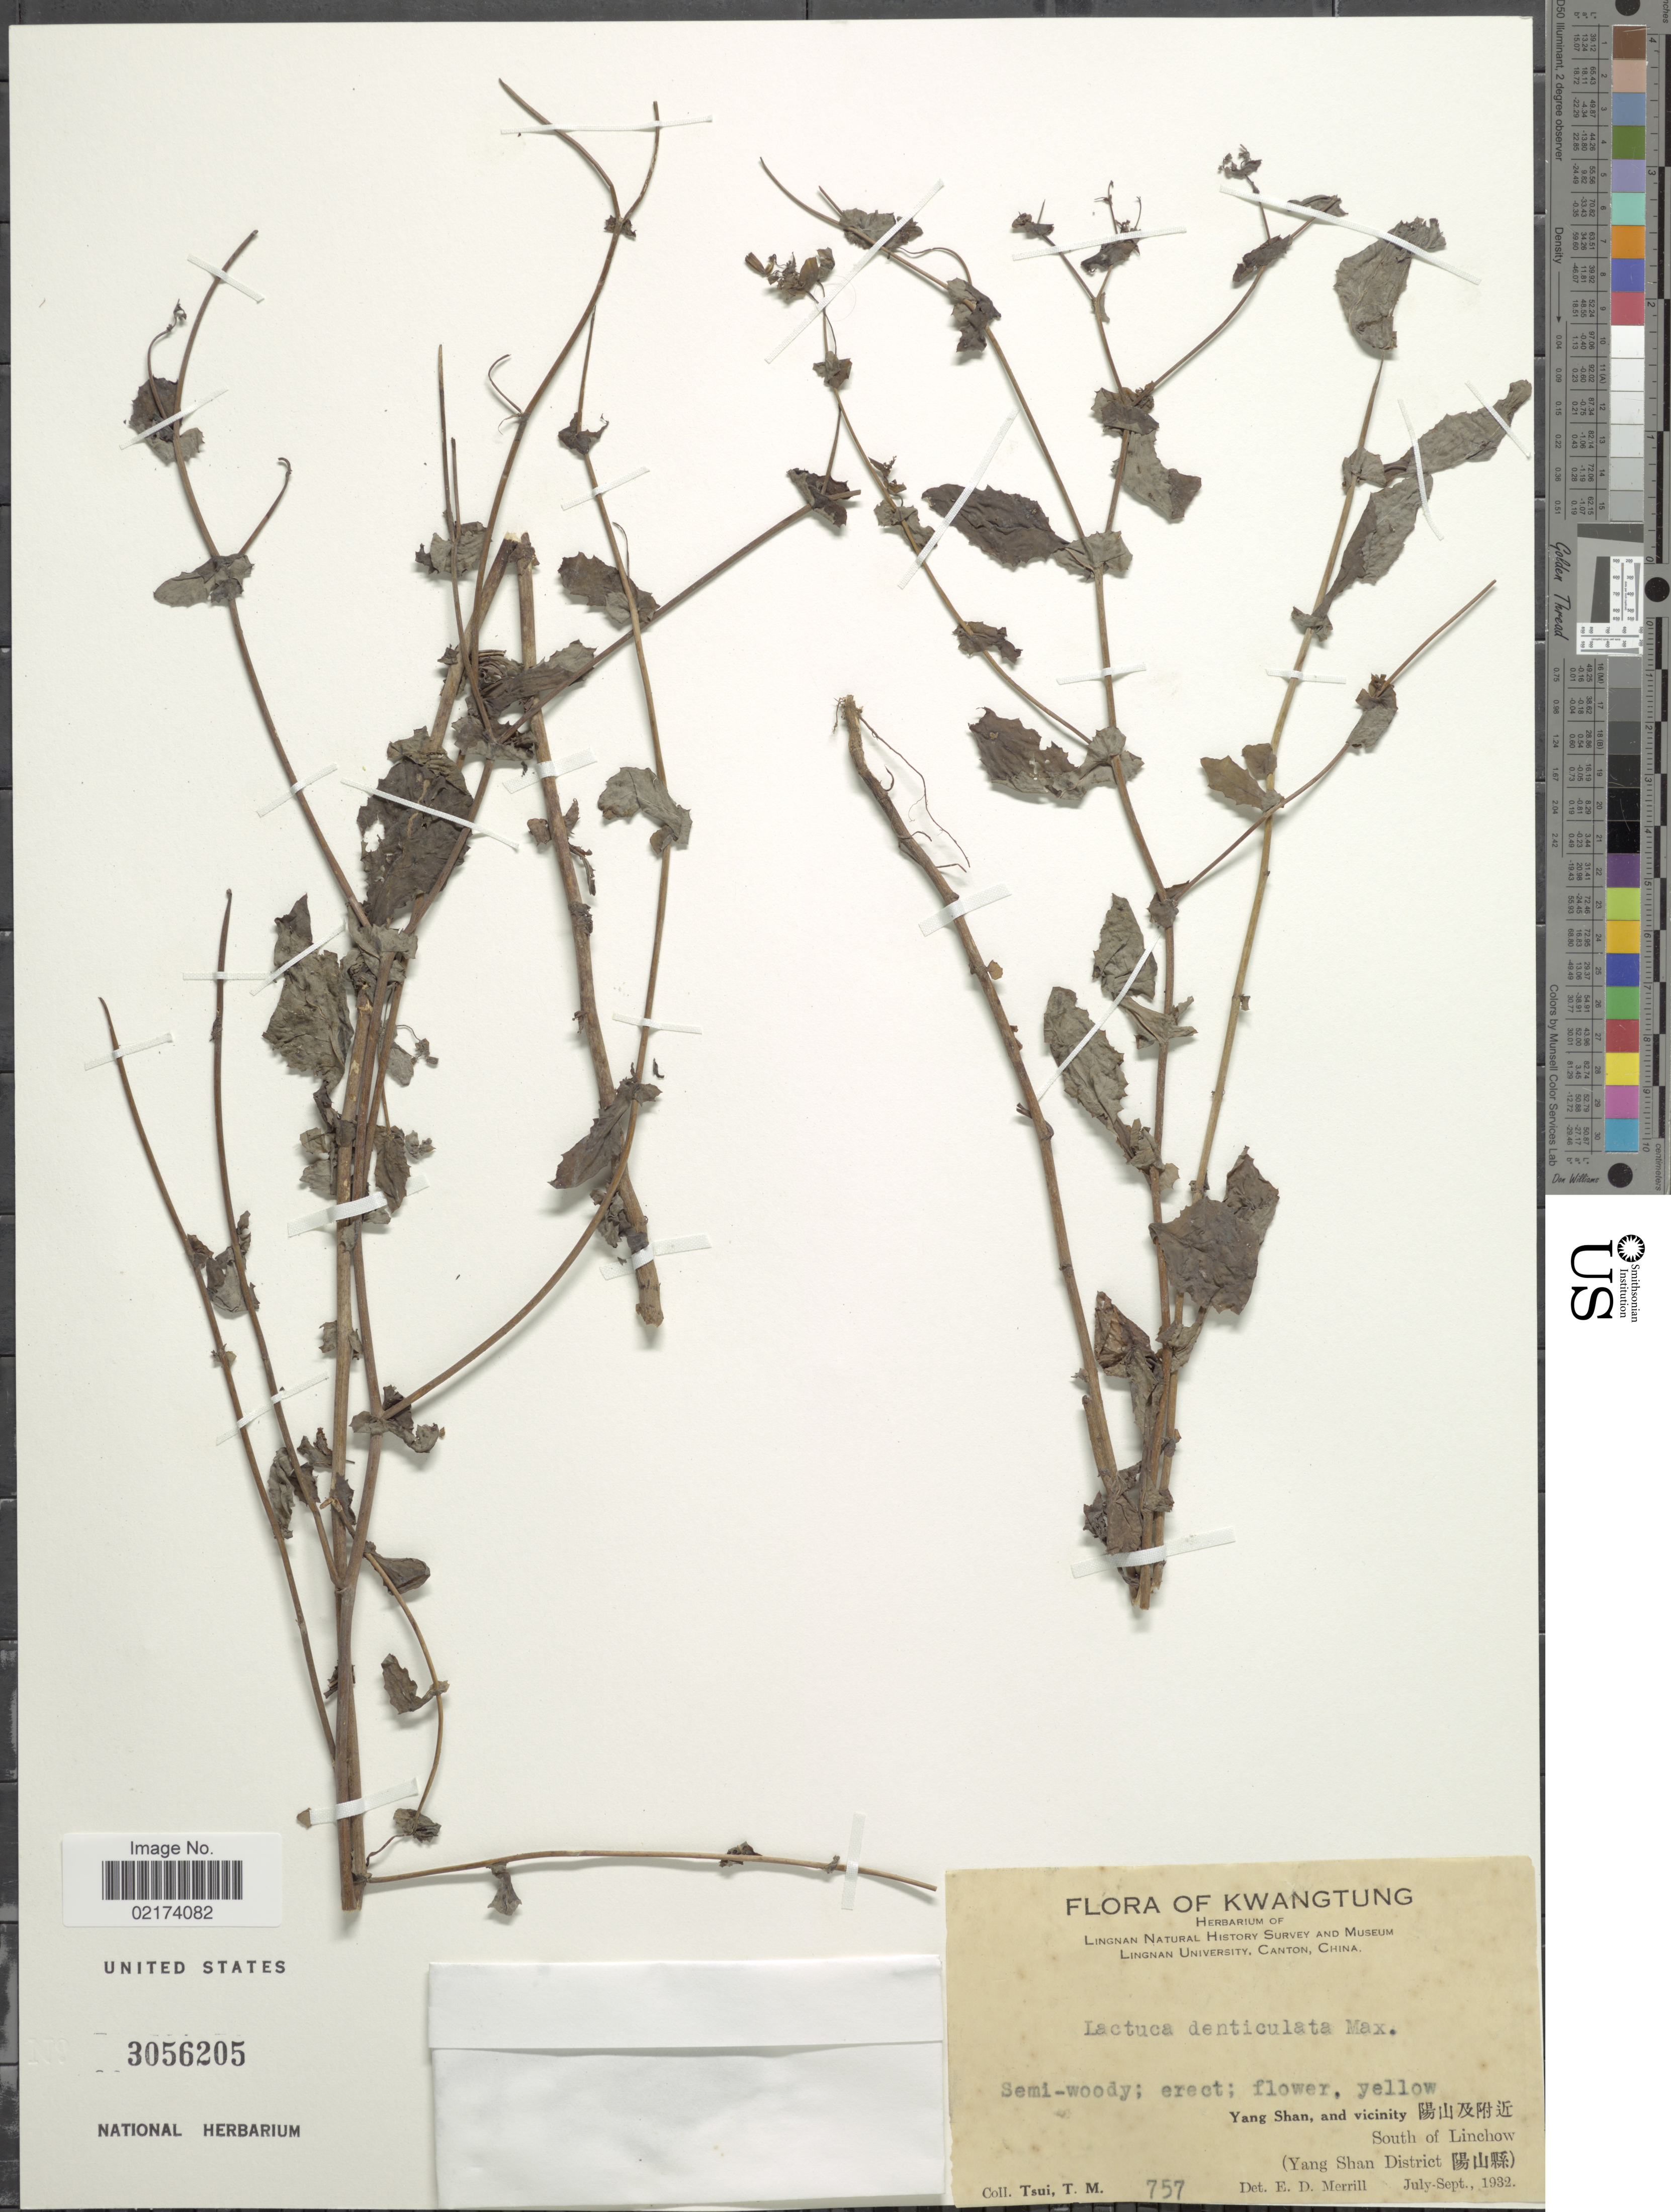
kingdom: Plantae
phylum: Tracheophyta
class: Magnoliopsida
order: Asterales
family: Asteraceae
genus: Crepidiastrum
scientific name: Crepidiastrum denticulatum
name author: (Houtt.) Pak & Kawano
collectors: T. Tsui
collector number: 757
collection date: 1932-07/1932-09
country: China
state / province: Guangdong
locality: Kwangtung, Yang Shan, and Vicinity, south of Linchow (Yang Shan District)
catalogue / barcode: US 3056205